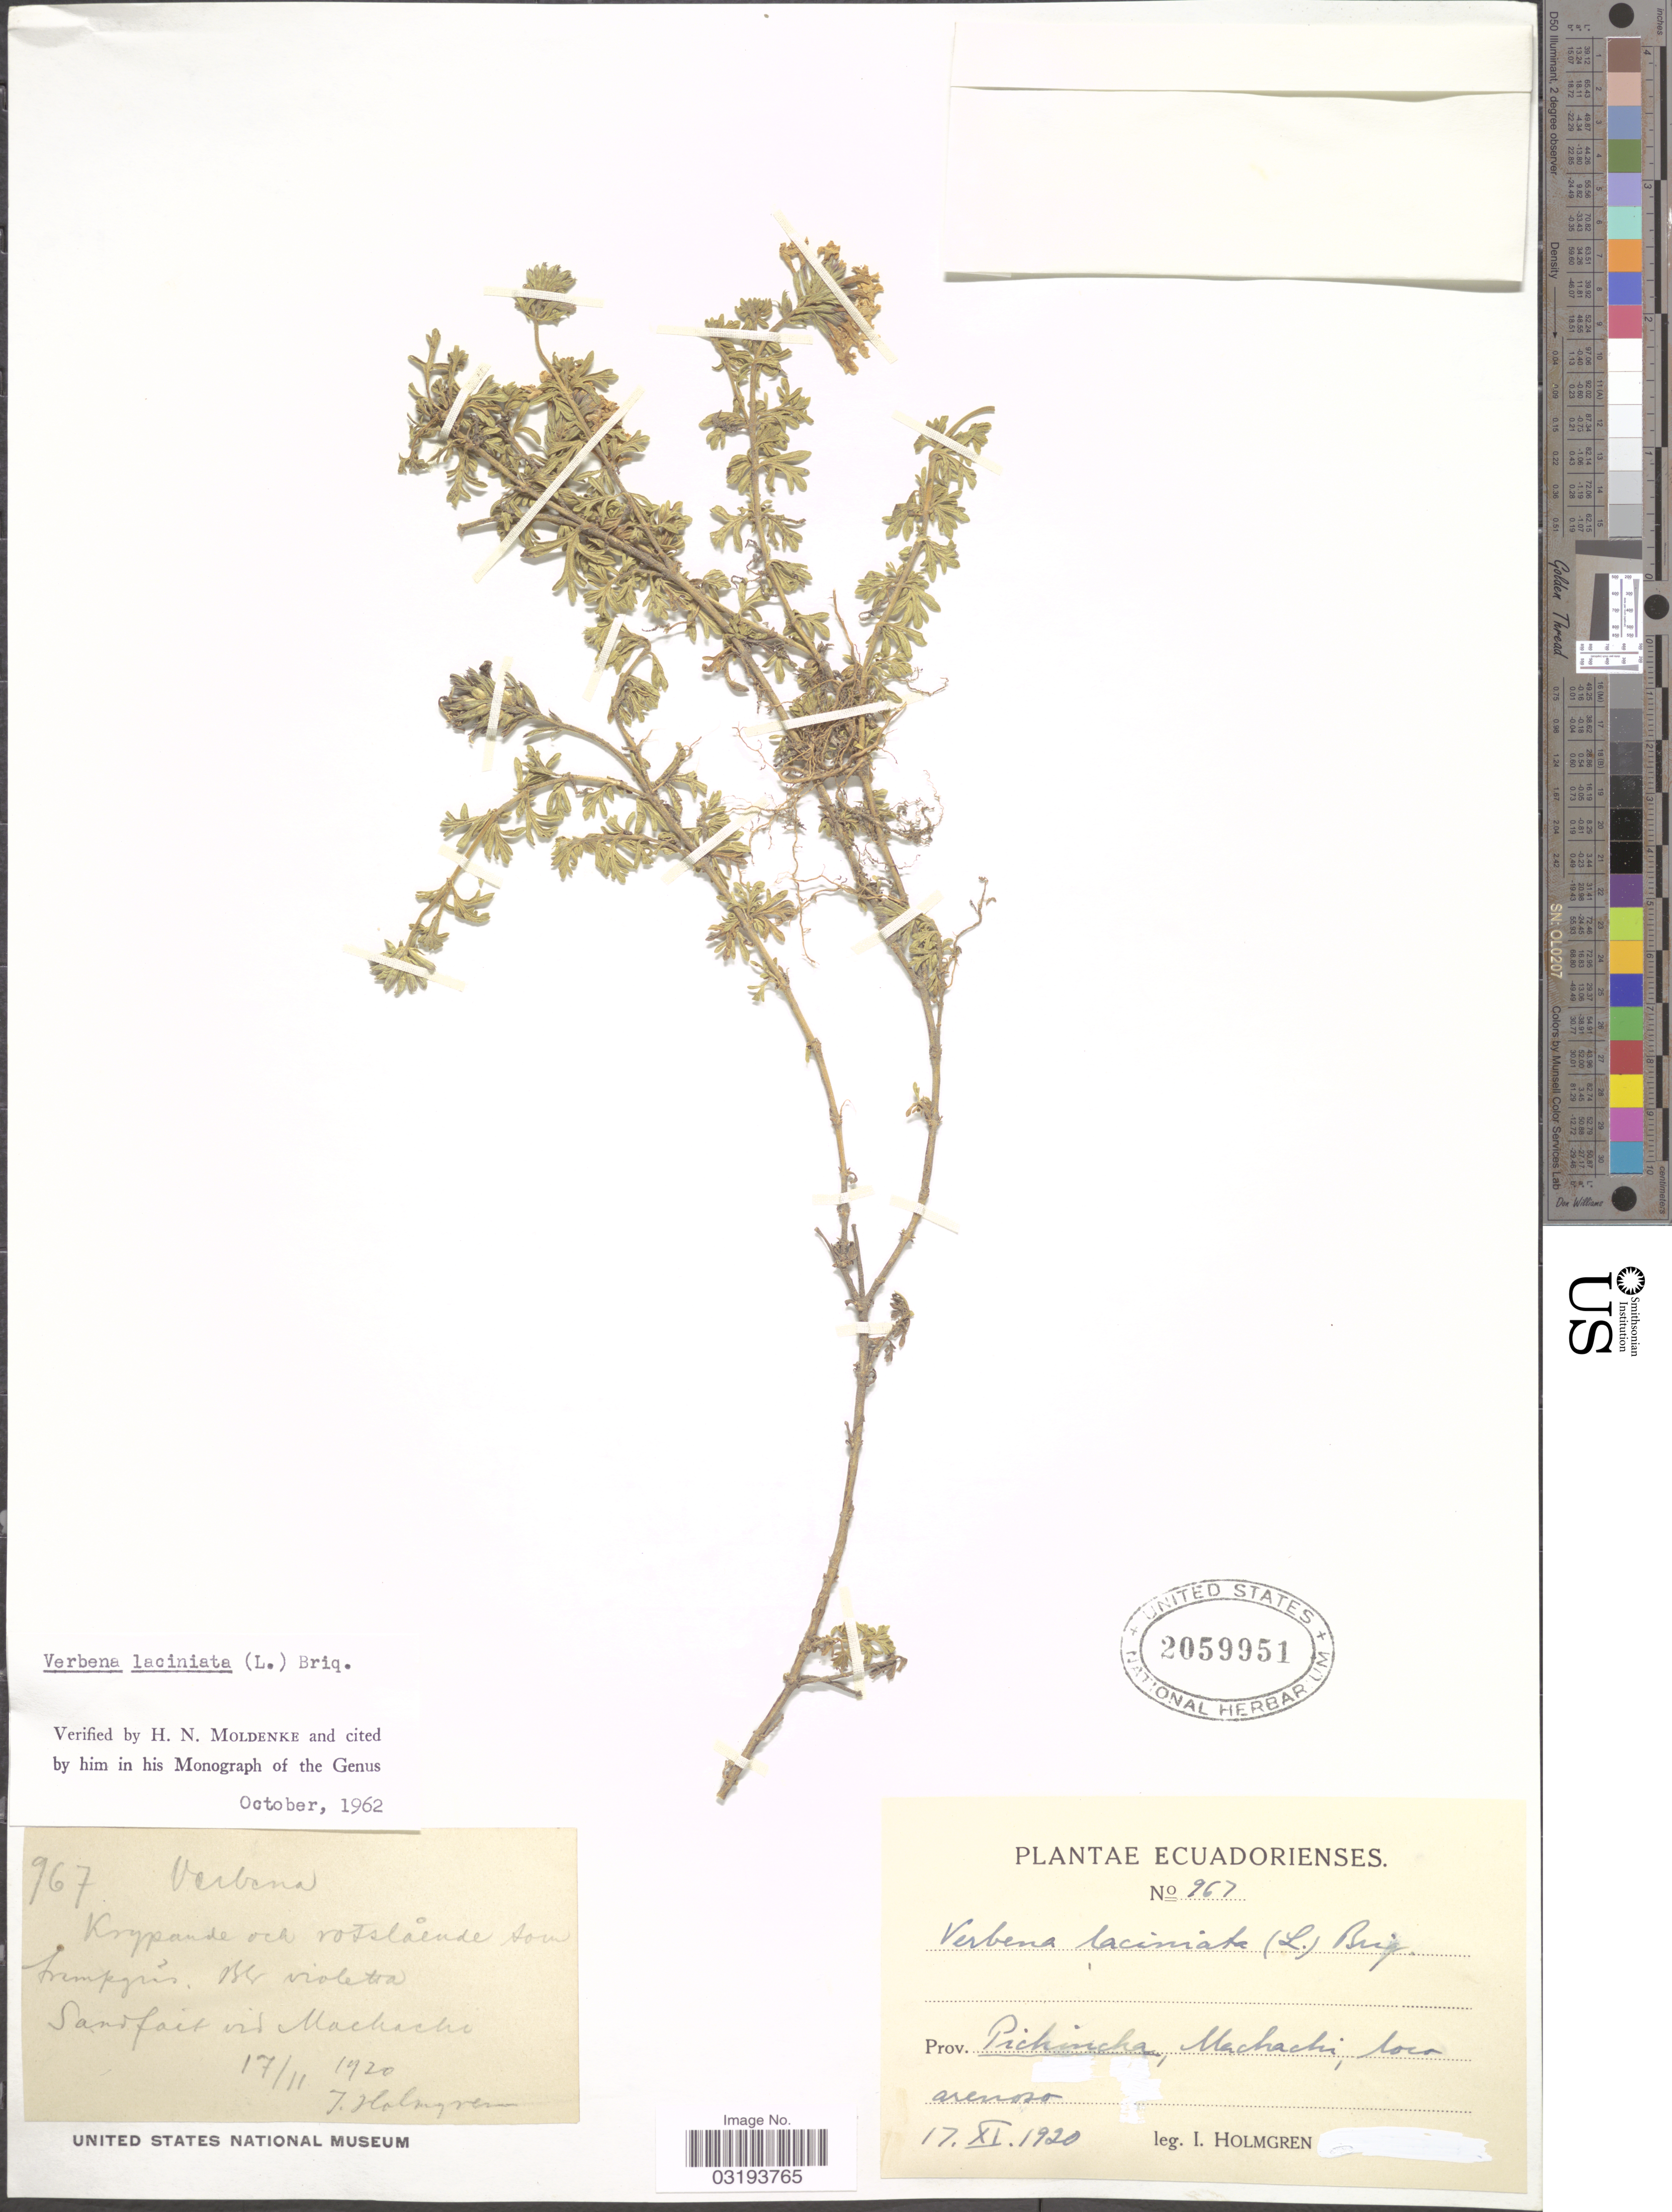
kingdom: Plantae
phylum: Tracheophyta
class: Magnoliopsida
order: Lamiales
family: Verbenaceae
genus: Verbena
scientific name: Verbena laciniata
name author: (L.) Briq.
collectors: I. Holmgren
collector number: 967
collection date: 1920-11-17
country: Ecuador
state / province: Pichincha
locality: Machachi, loca arenoso. Sandfait [interpreted] vid Machachi.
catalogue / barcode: US 2059951